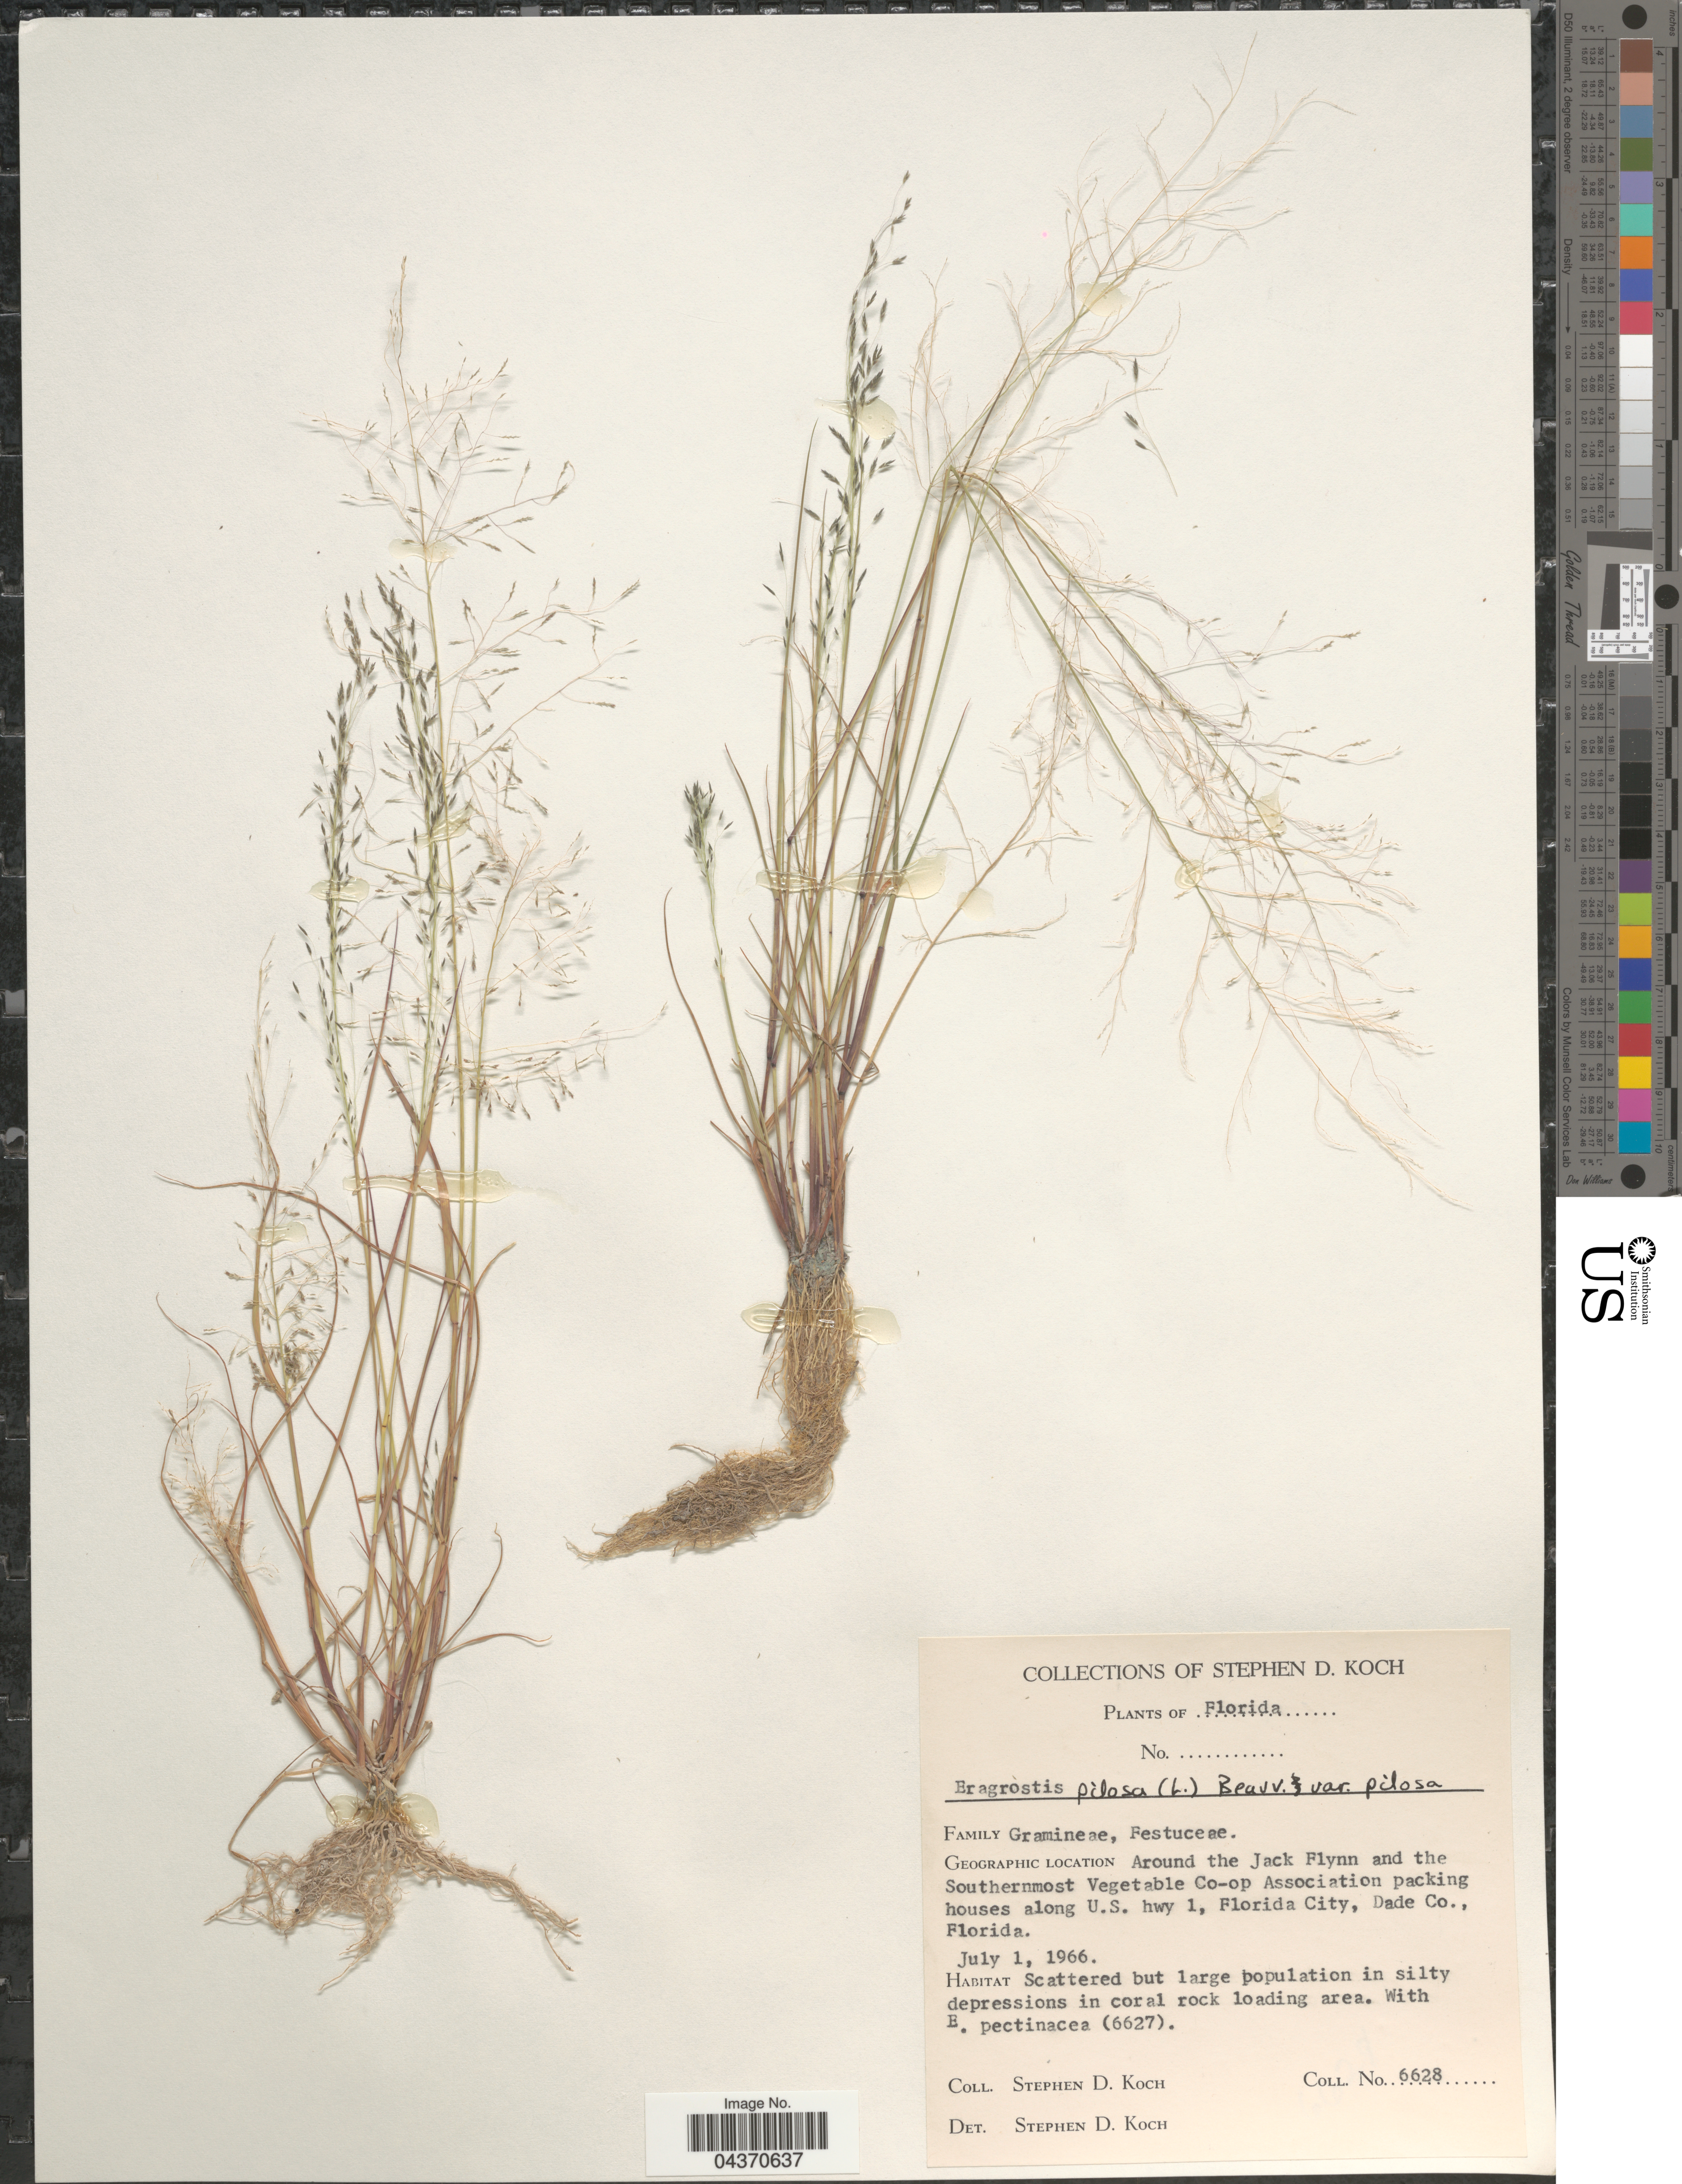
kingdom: Plantae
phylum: Tracheophyta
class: Liliopsida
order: Poales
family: Poaceae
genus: Eragrostis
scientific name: Eragrostis pilosa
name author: (L.) P. Beauv.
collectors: S. D. Koch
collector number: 6628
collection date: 1966-07-01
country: United States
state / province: Florida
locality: Around the Jack Flynn and the Southernmost Vegetable Co-op Association packing houses along U.S. hwy 1, Florida City, Dade Co.